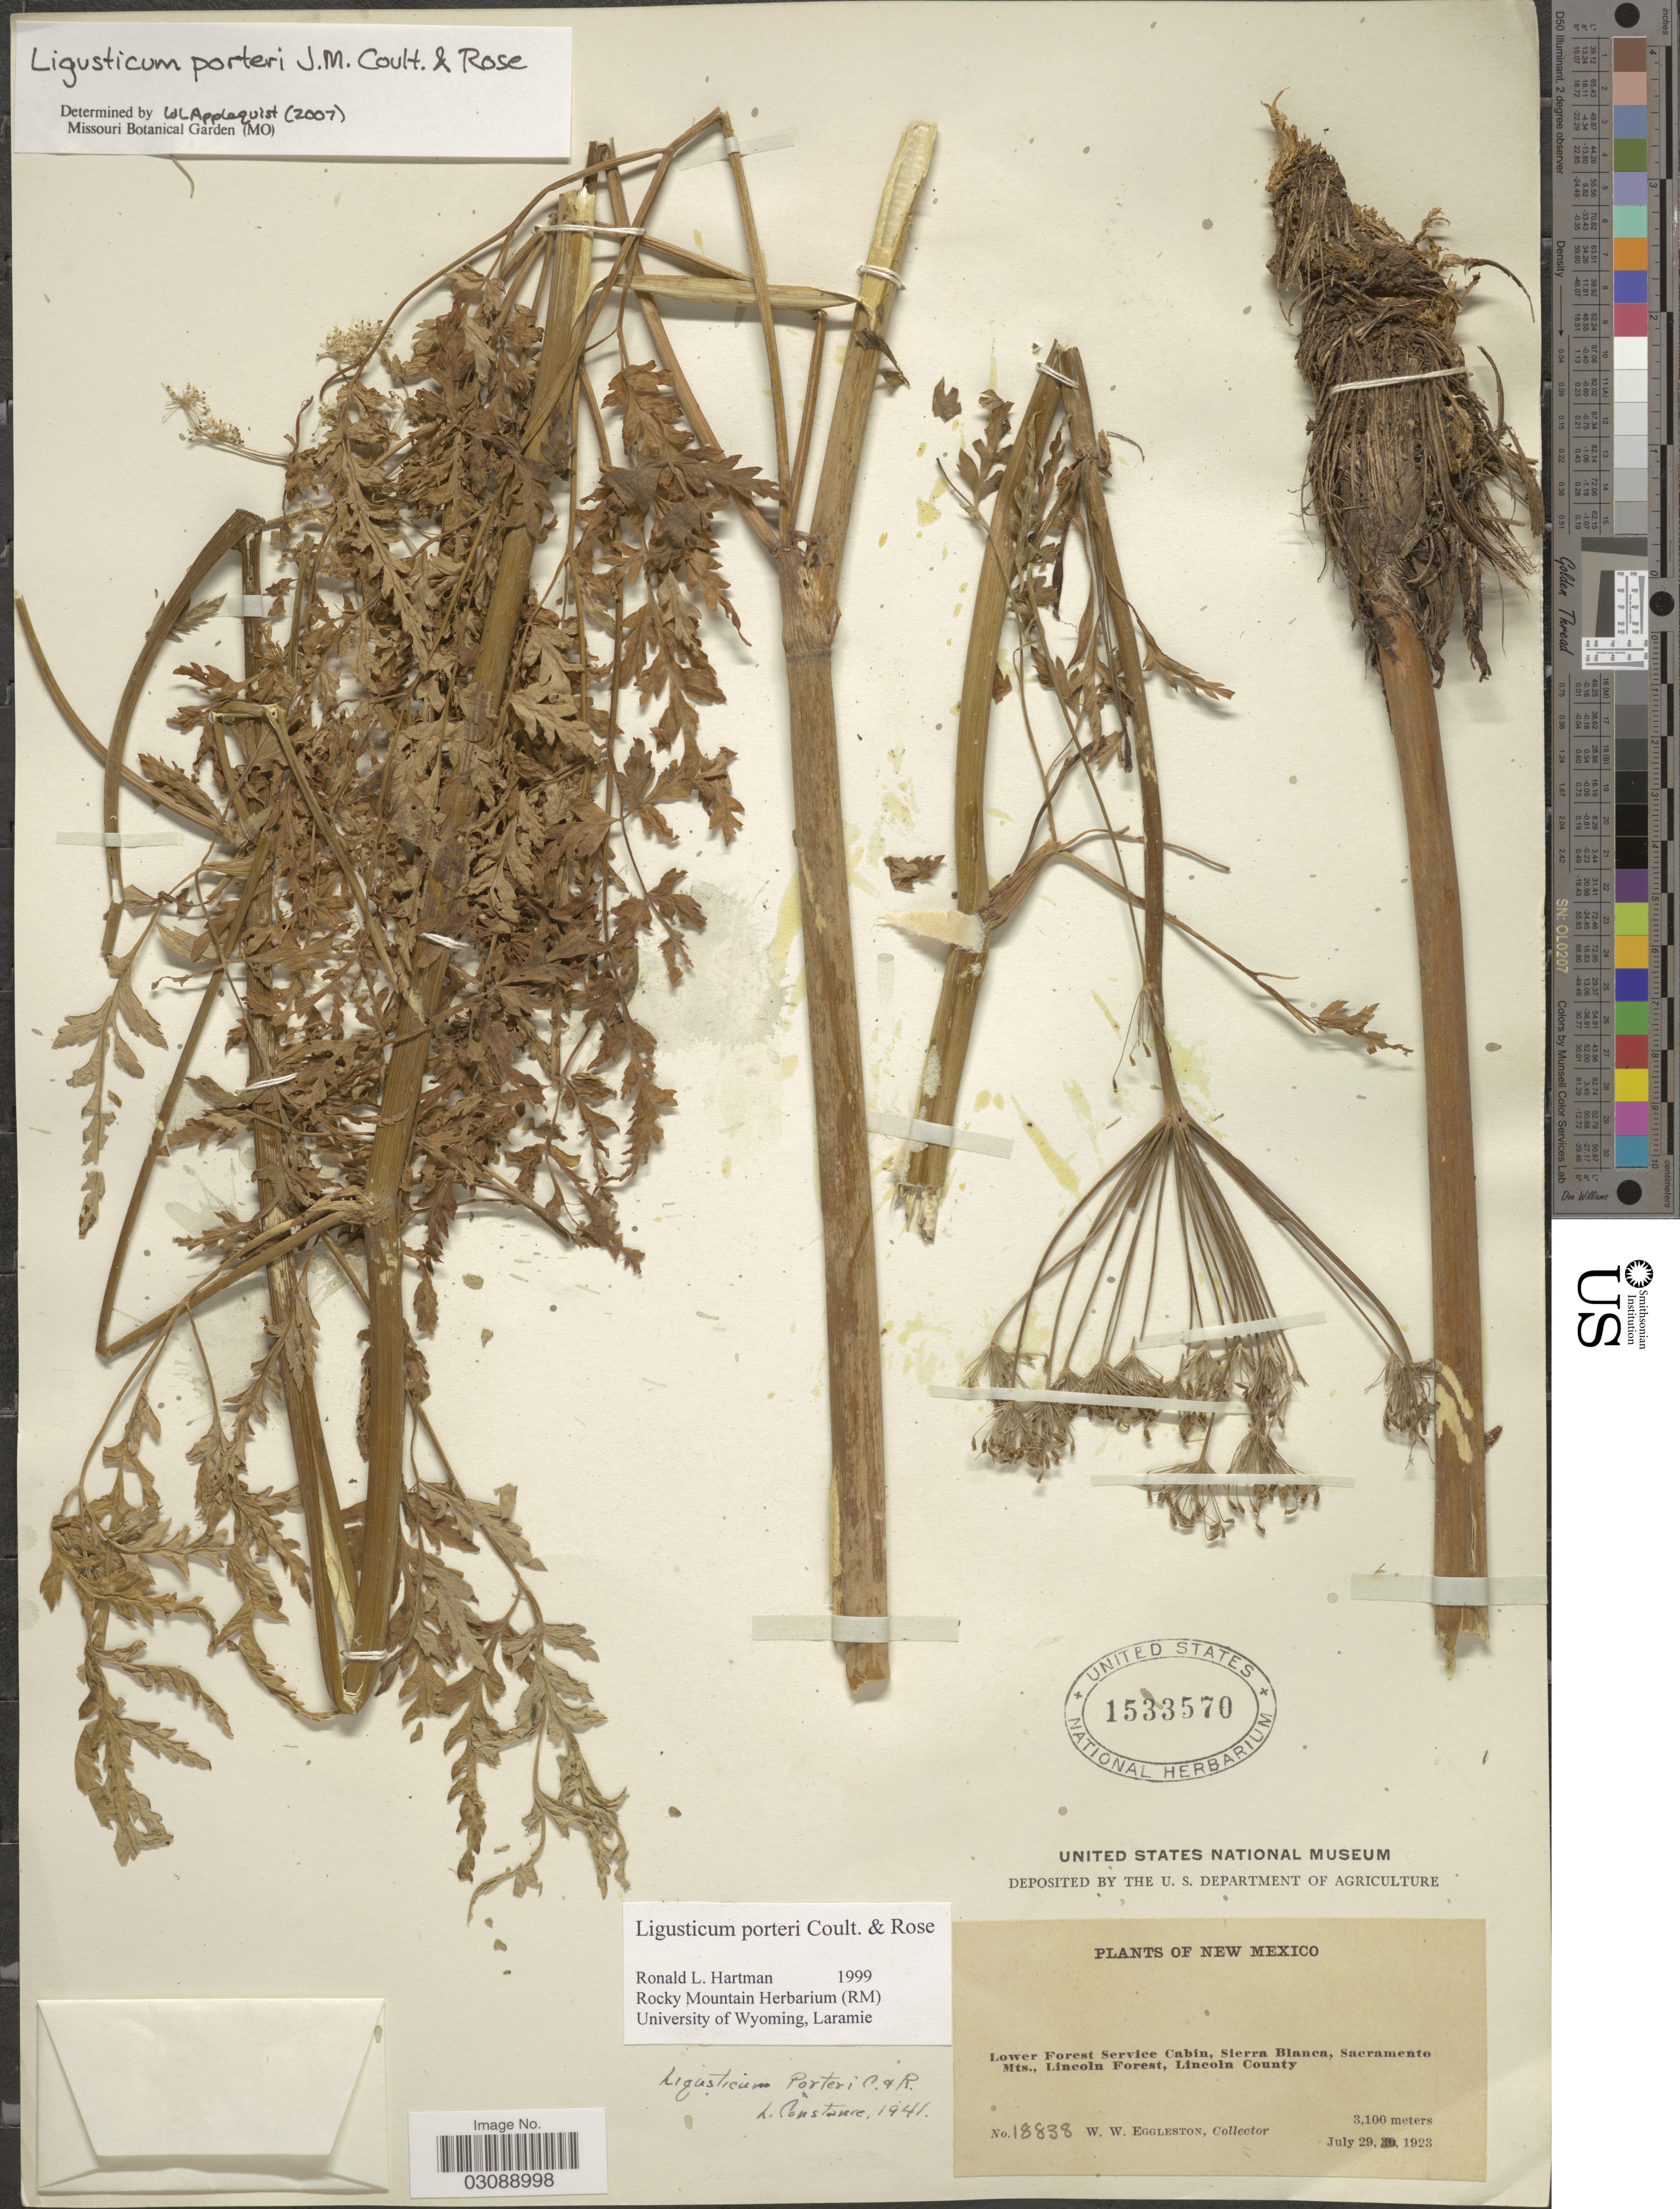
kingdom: Plantae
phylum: Tracheophyta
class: Magnoliopsida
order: Apiales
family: Apiaceae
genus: Ligusticum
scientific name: Ligusticum porteri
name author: J.M. Coult. & Rose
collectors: W. W. Eggleston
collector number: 18838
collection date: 1923-07-29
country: United States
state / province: New Mexico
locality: Lower Forest Service Cabin, Sierra Blanca, Sacramento Mts., Lincoln Forest, Lincoln County.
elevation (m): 3100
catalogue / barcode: US 1533570